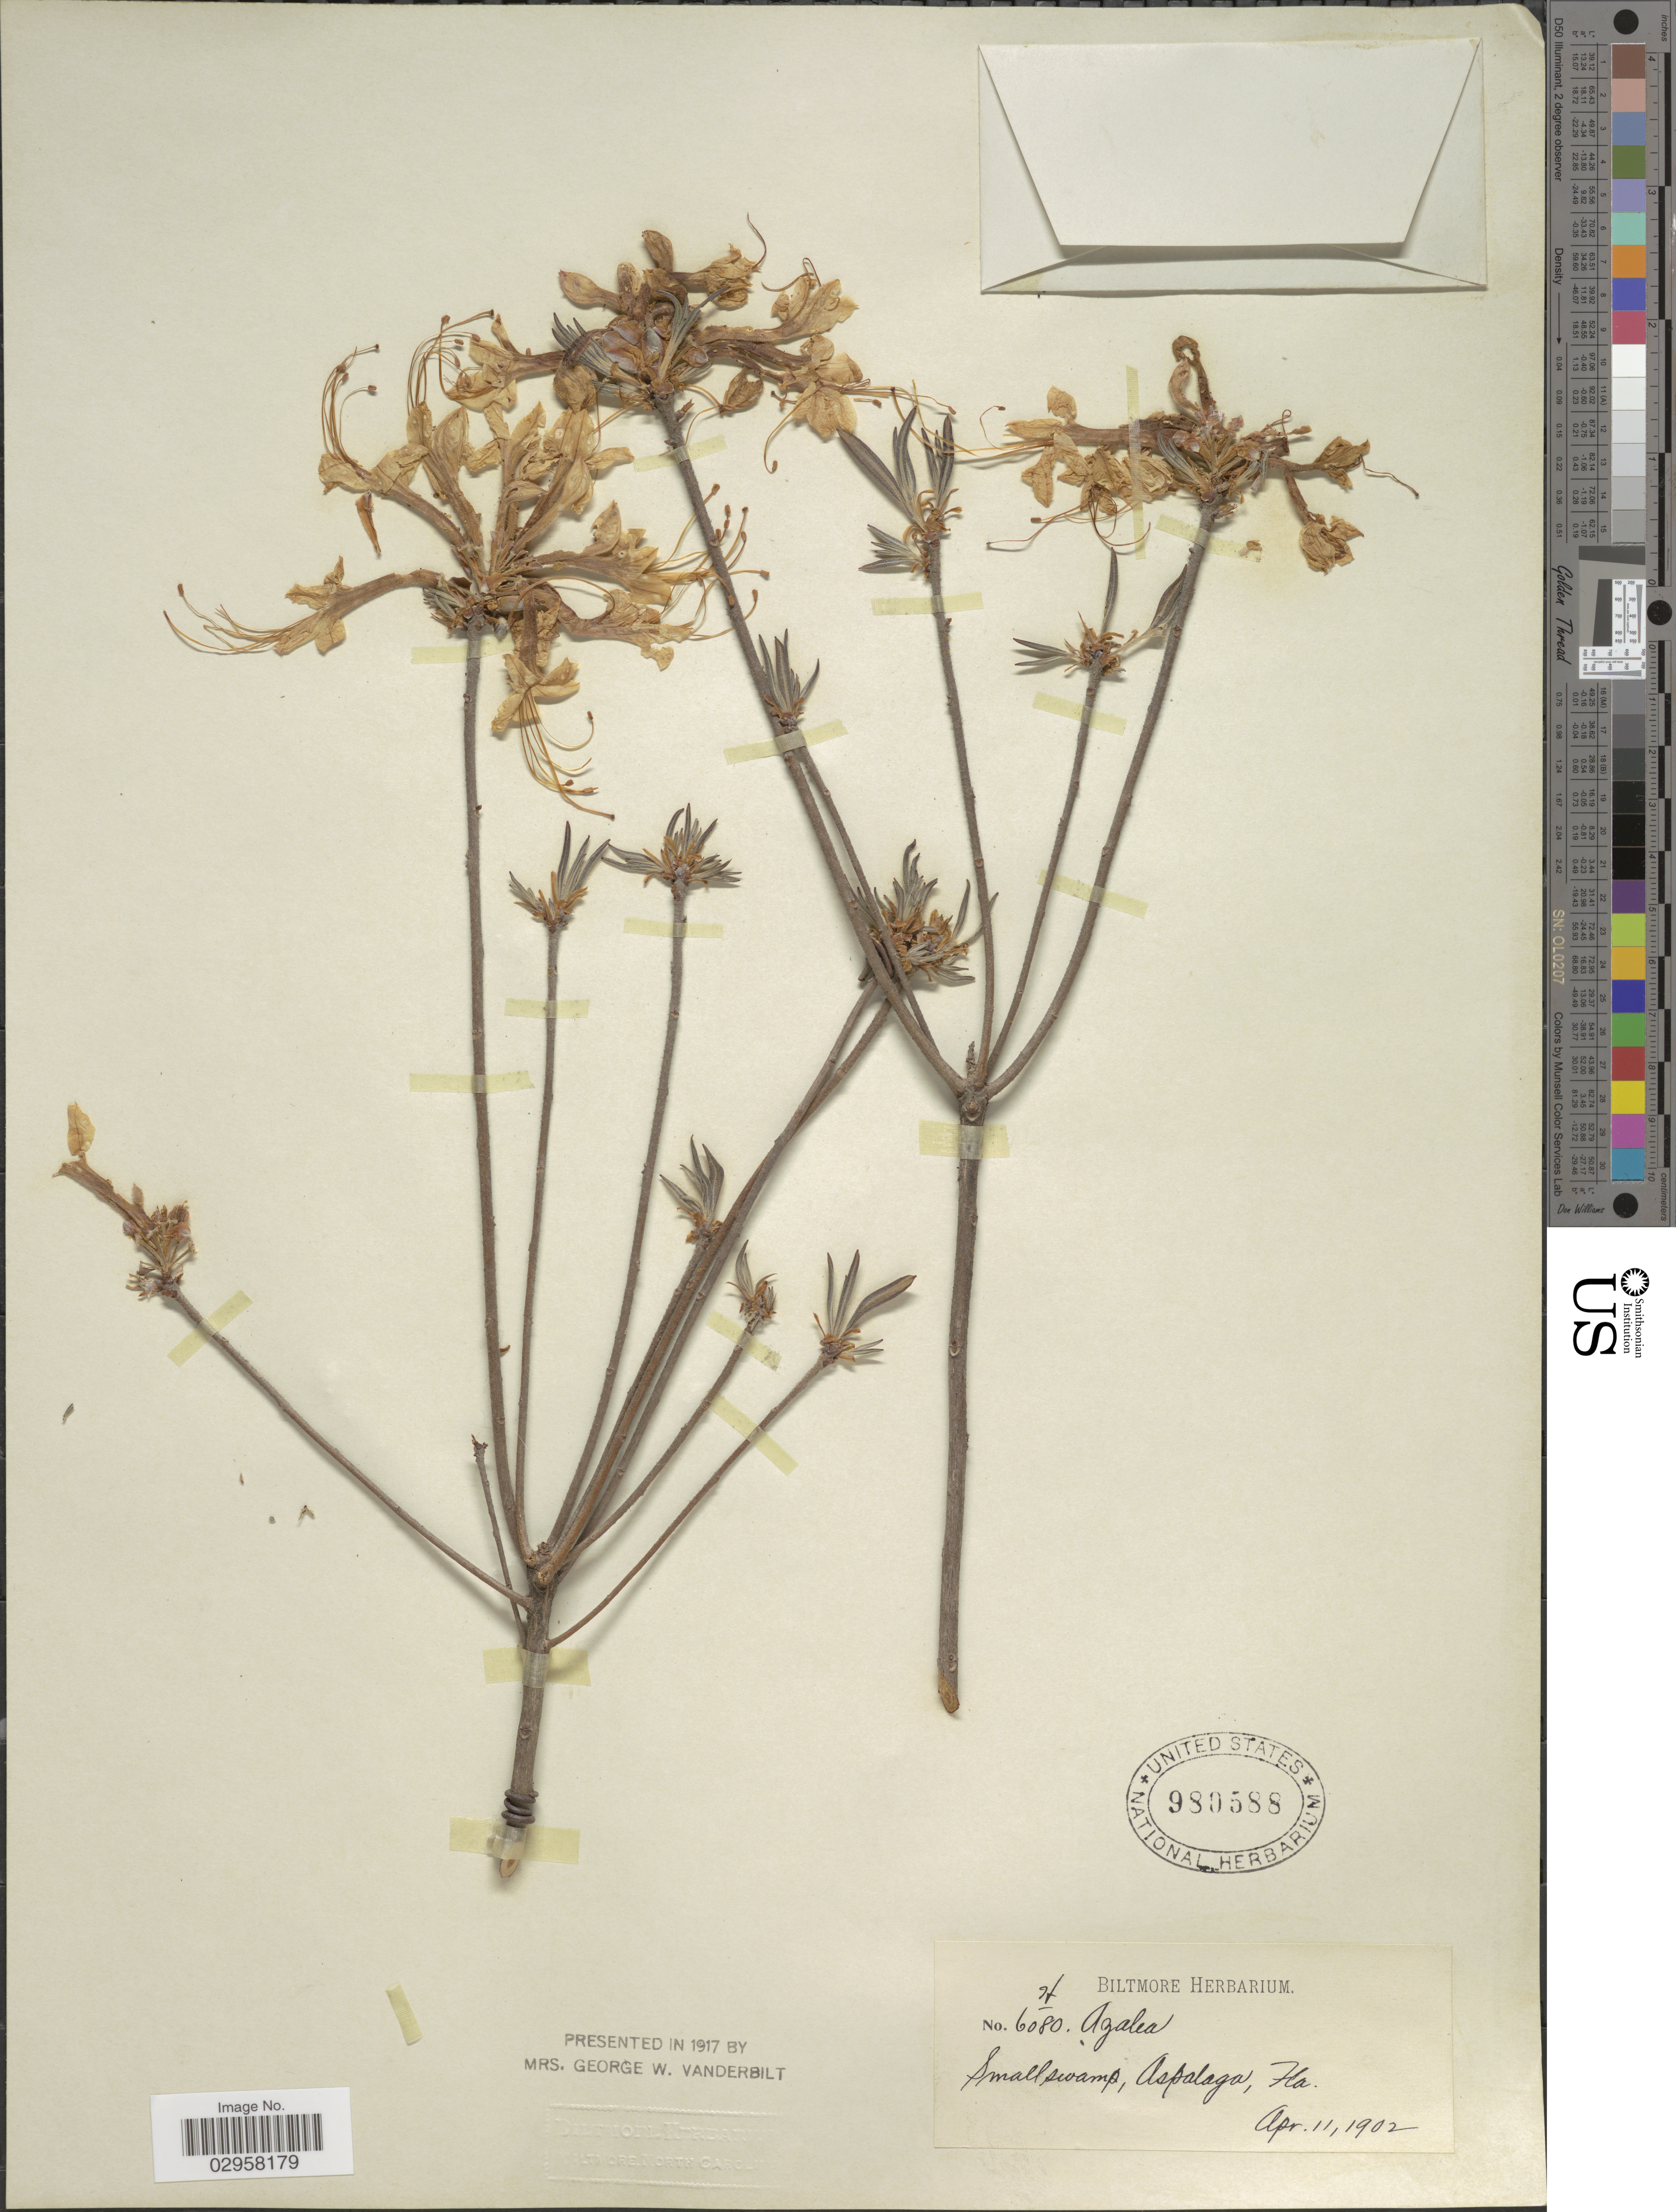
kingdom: Plantae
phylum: Tracheophyta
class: Magnoliopsida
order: Ericales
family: Ericaceae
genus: Rhododendron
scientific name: Rhododendron canescens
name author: (Michx.) Sweet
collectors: ex herb. Biltmore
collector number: H/6080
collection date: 1902-04-11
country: United States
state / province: Florida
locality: Small swamp, Aspalaga.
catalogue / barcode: US 980588